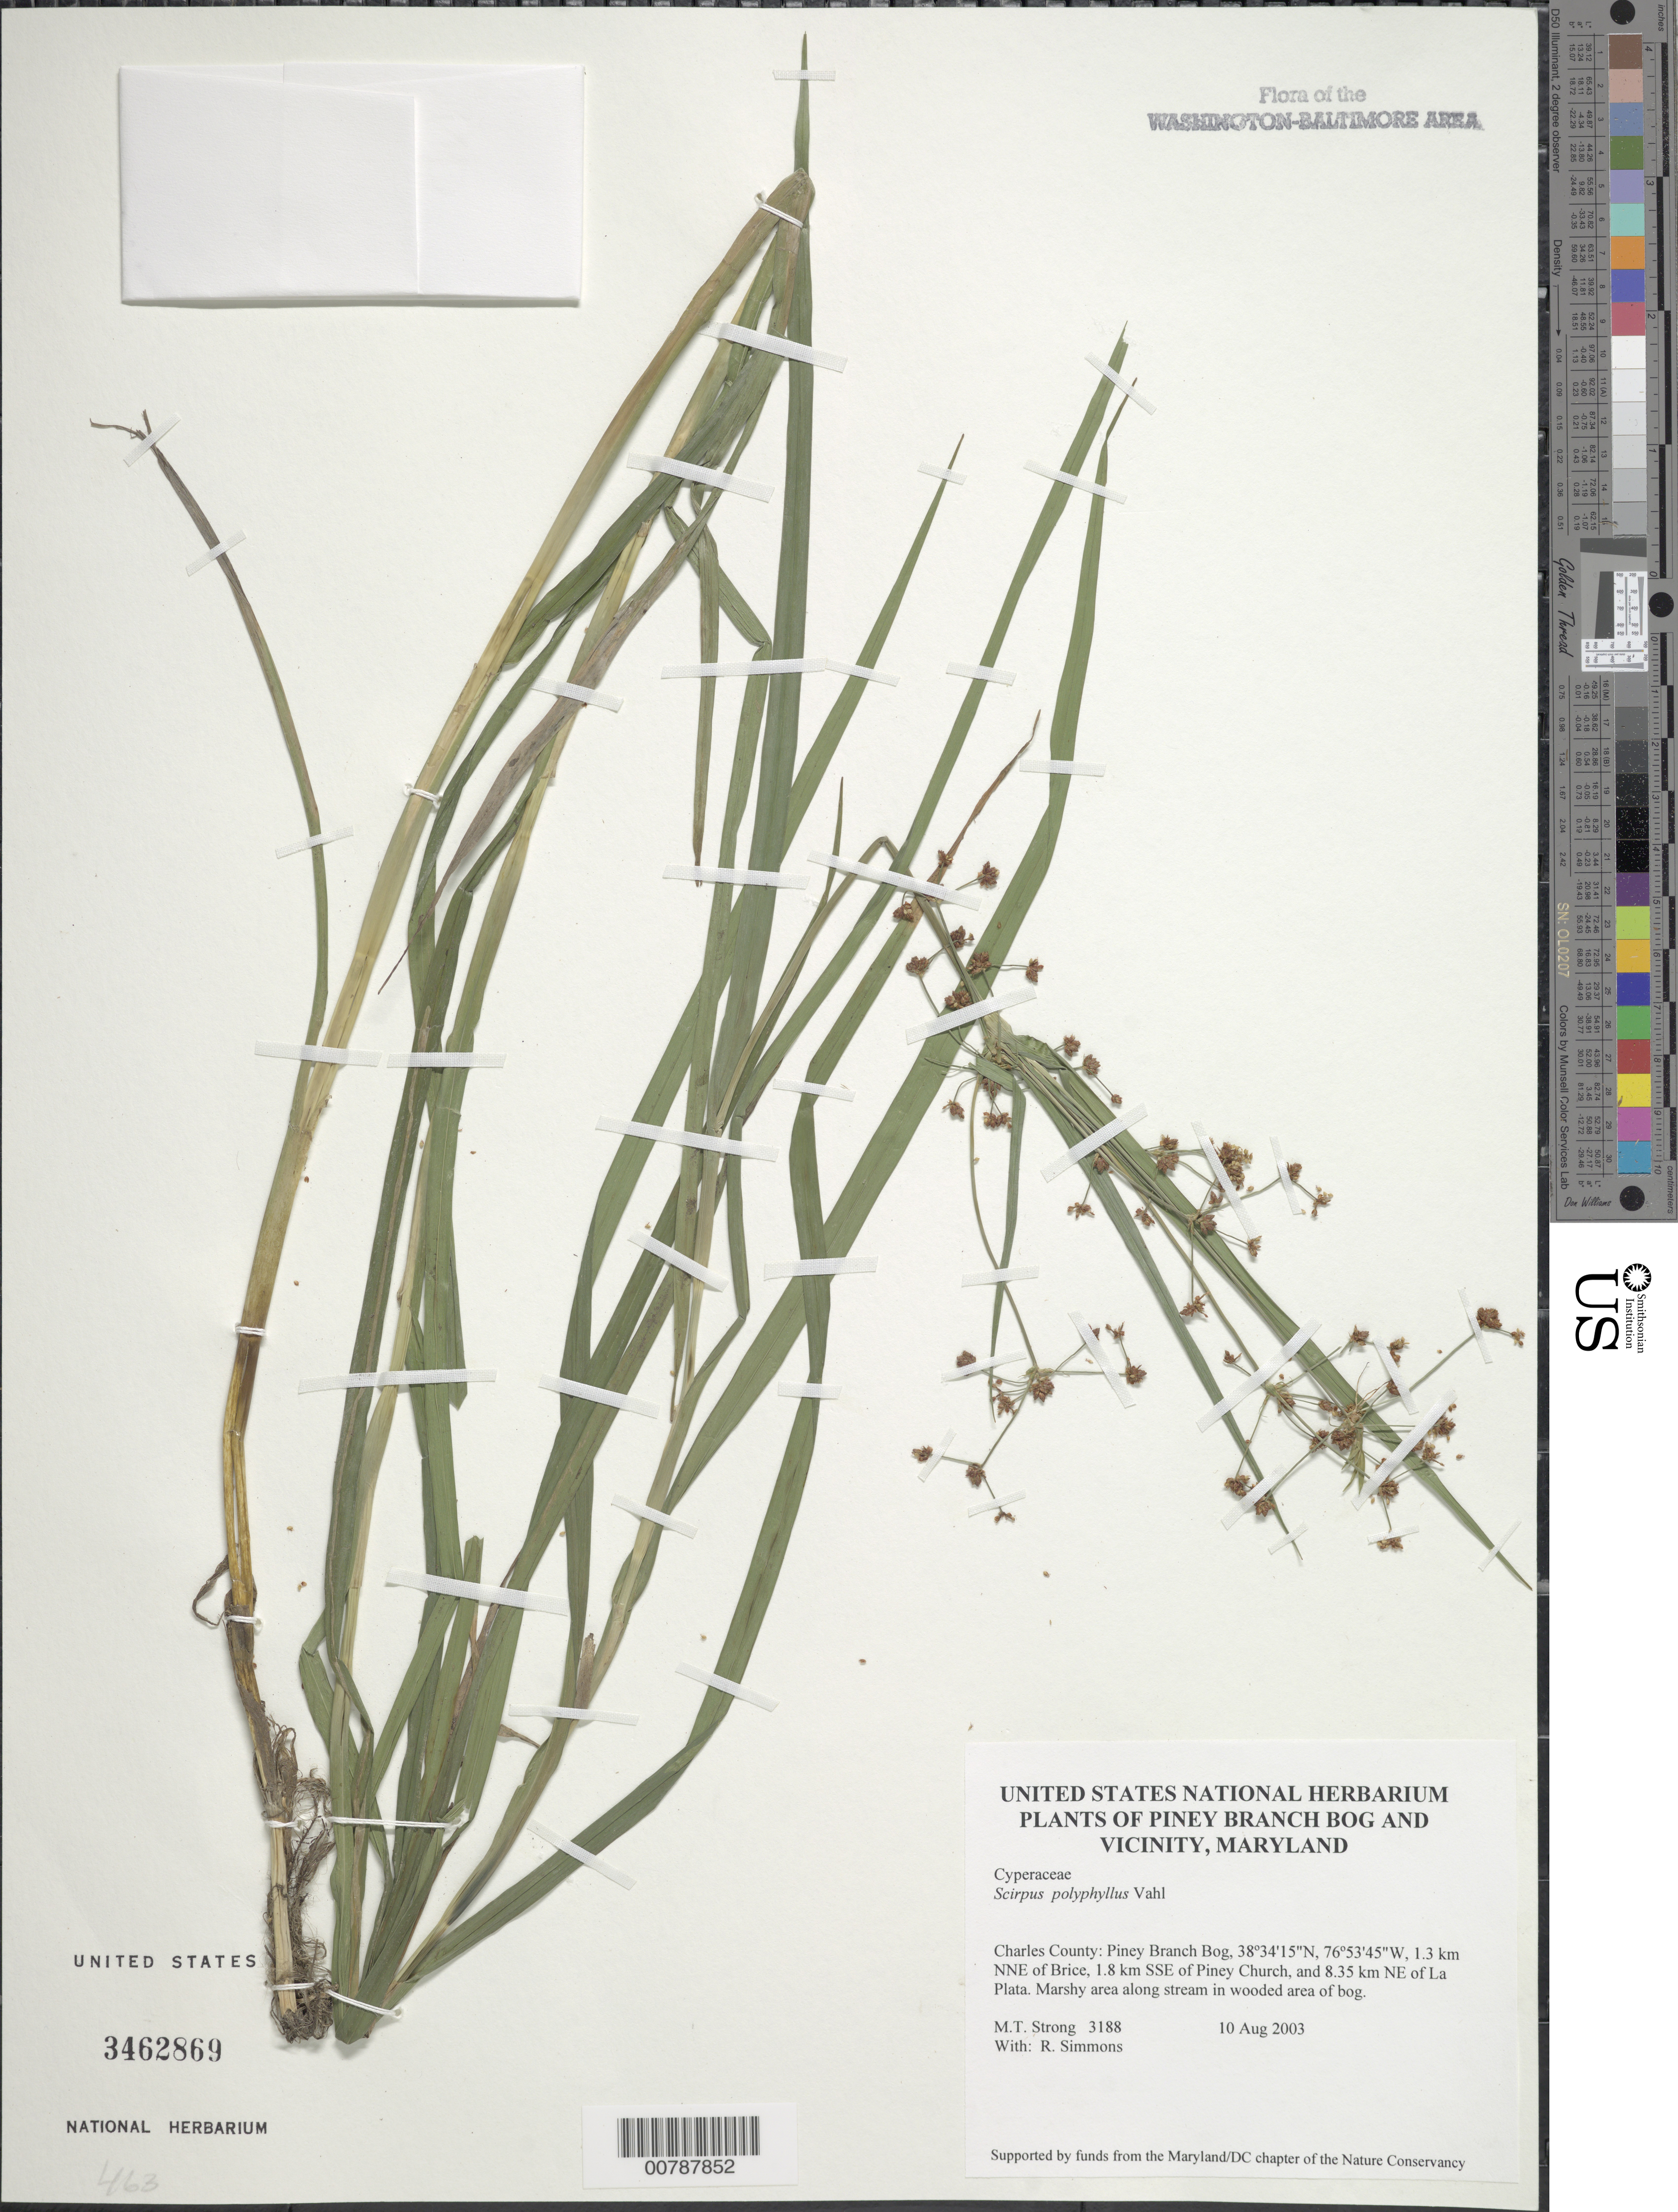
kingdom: Plantae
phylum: Tracheophyta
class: Liliopsida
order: Poales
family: Cyperaceae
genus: Scirpus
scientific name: Scirpus polyphyllus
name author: Vahl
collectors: M. T. Strong & R. H. Simmons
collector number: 3188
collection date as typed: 10 Aug 2003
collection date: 2003-08-10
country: United States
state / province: Maryland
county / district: Charles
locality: Piney Branch Bog, 1.3 km NNE of Brice, 1.8 km SSE of Piney Church, and 8.35 km NE of La Plata.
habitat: Marshy area along stream in wooded area of bog.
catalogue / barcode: US 3462869